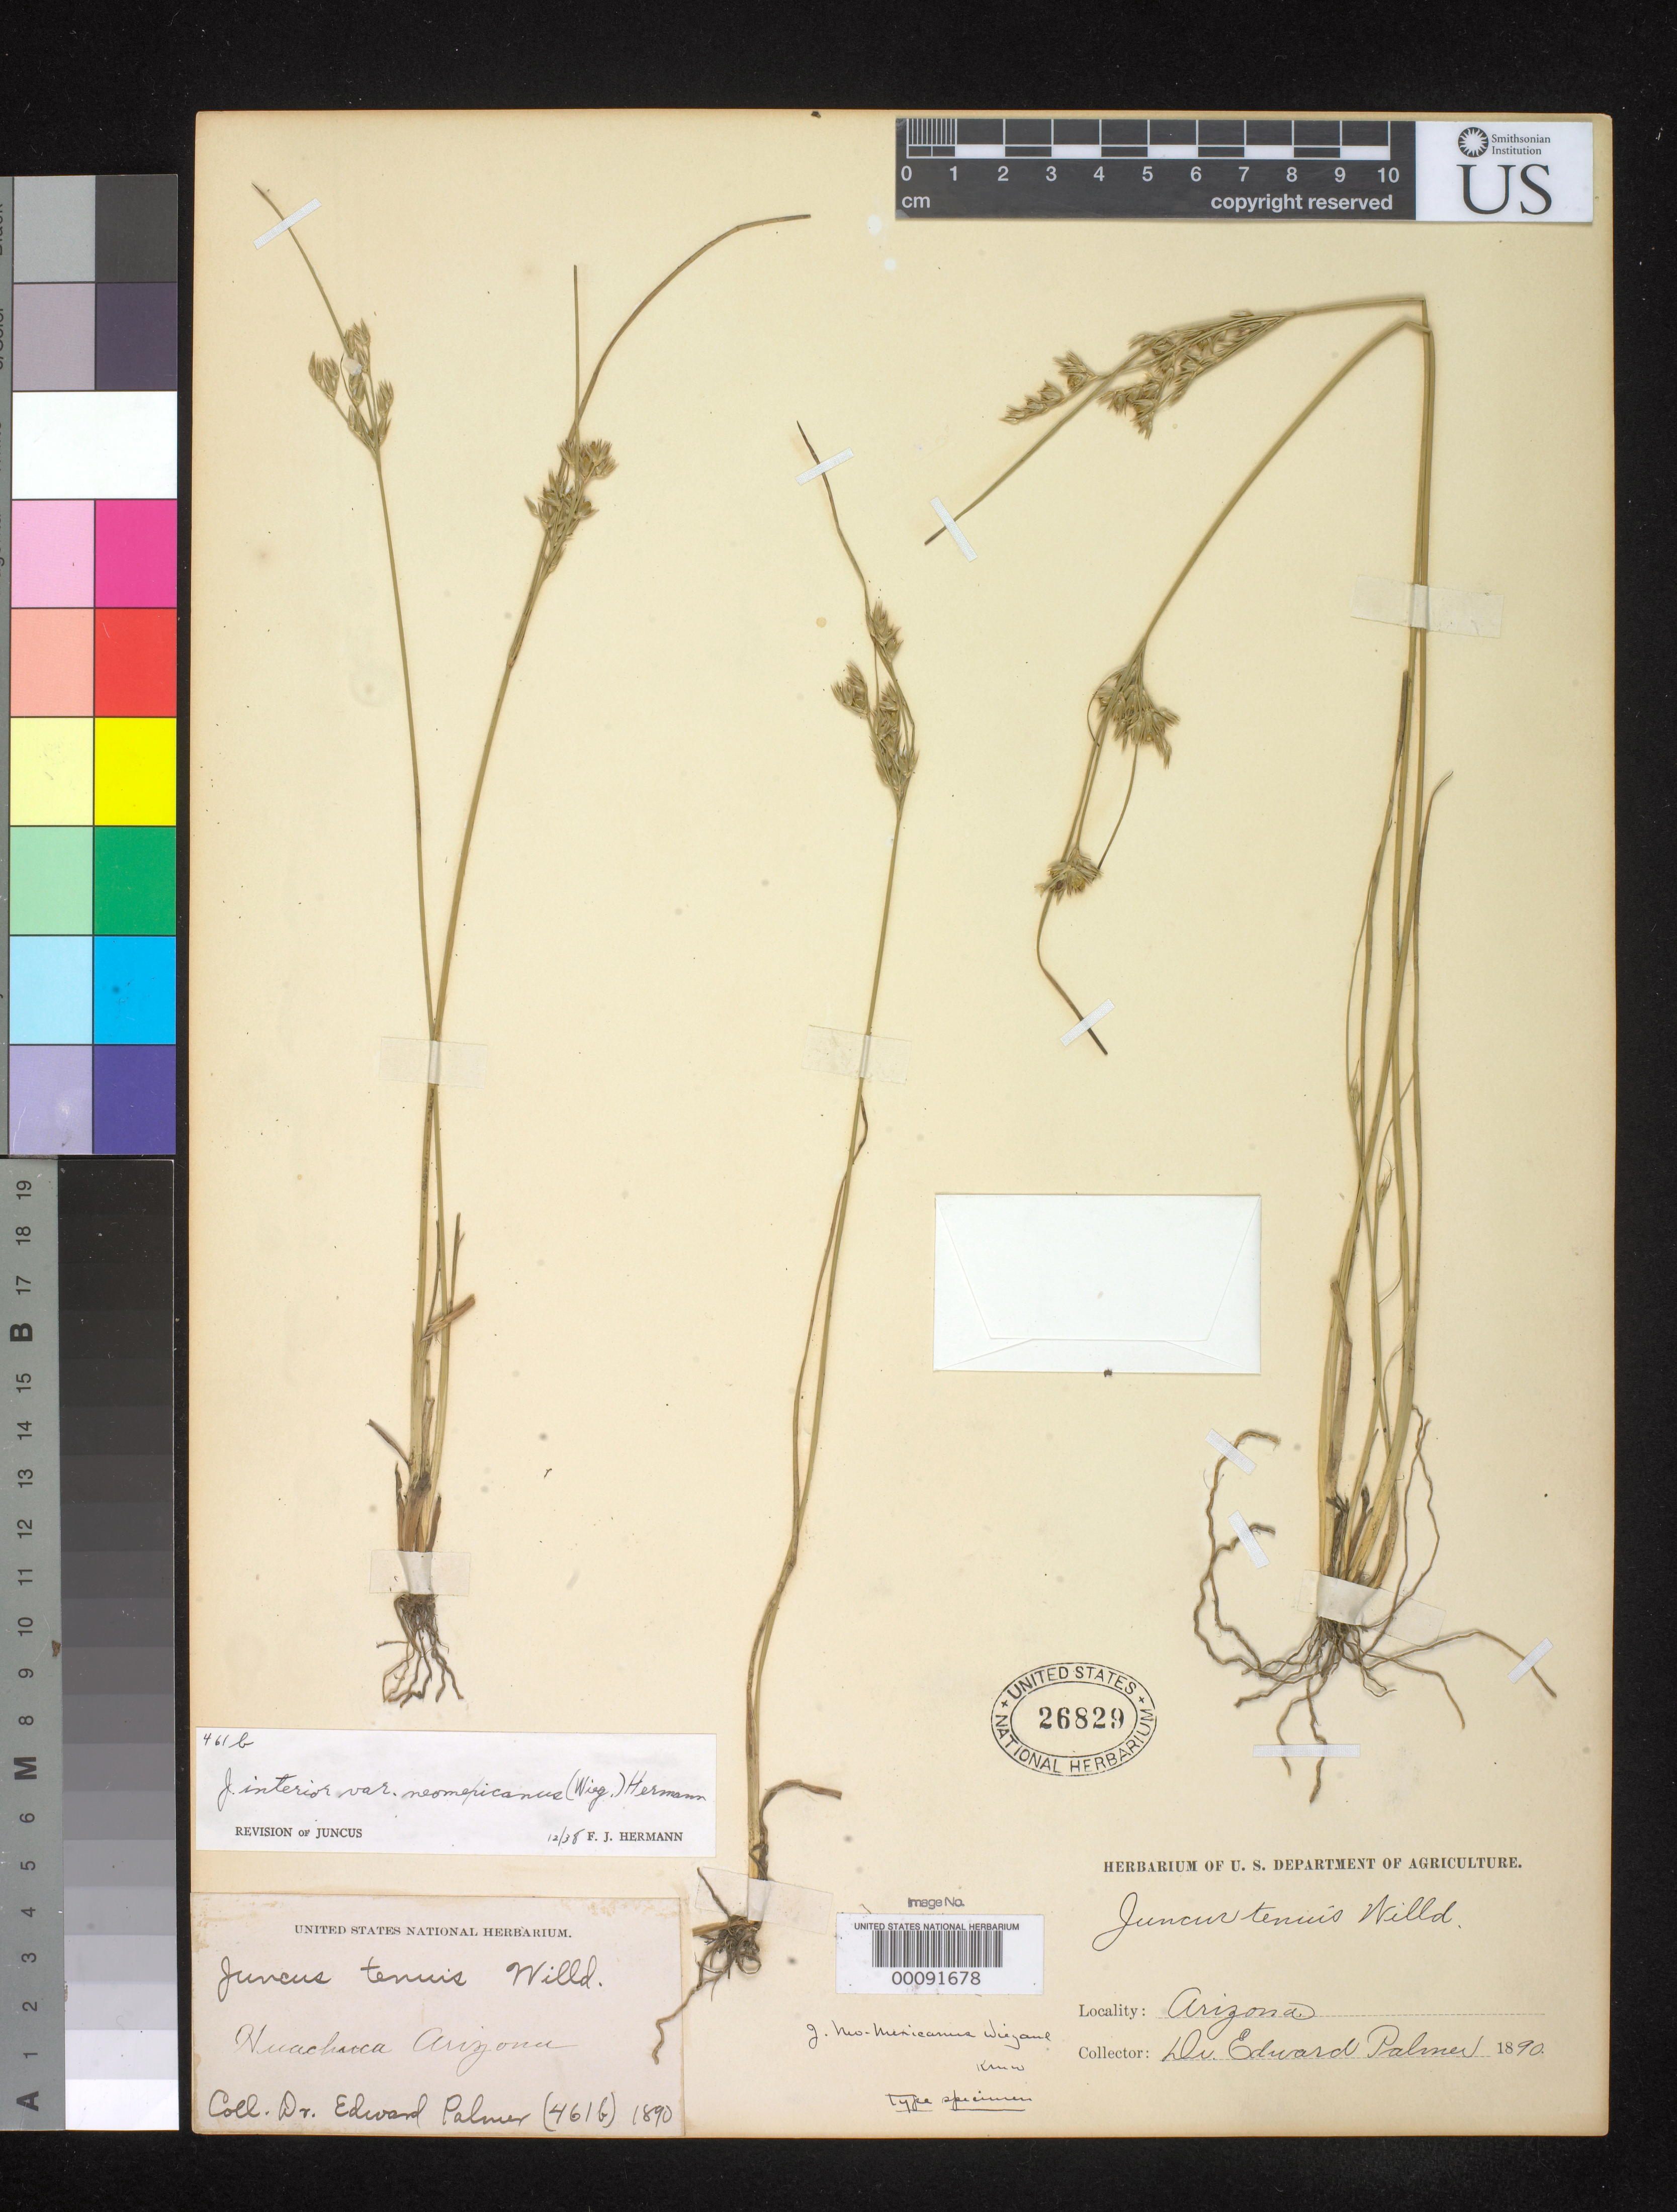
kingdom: Plantae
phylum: Tracheophyta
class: Liliopsida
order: Poales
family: Juncaceae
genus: Juncus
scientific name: Juncus neomexicanus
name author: Wiegand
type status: Holotype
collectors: E. Palmer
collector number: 461b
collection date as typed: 1890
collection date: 1890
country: United States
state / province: Arizona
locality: Huachuca.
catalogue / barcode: US 26829